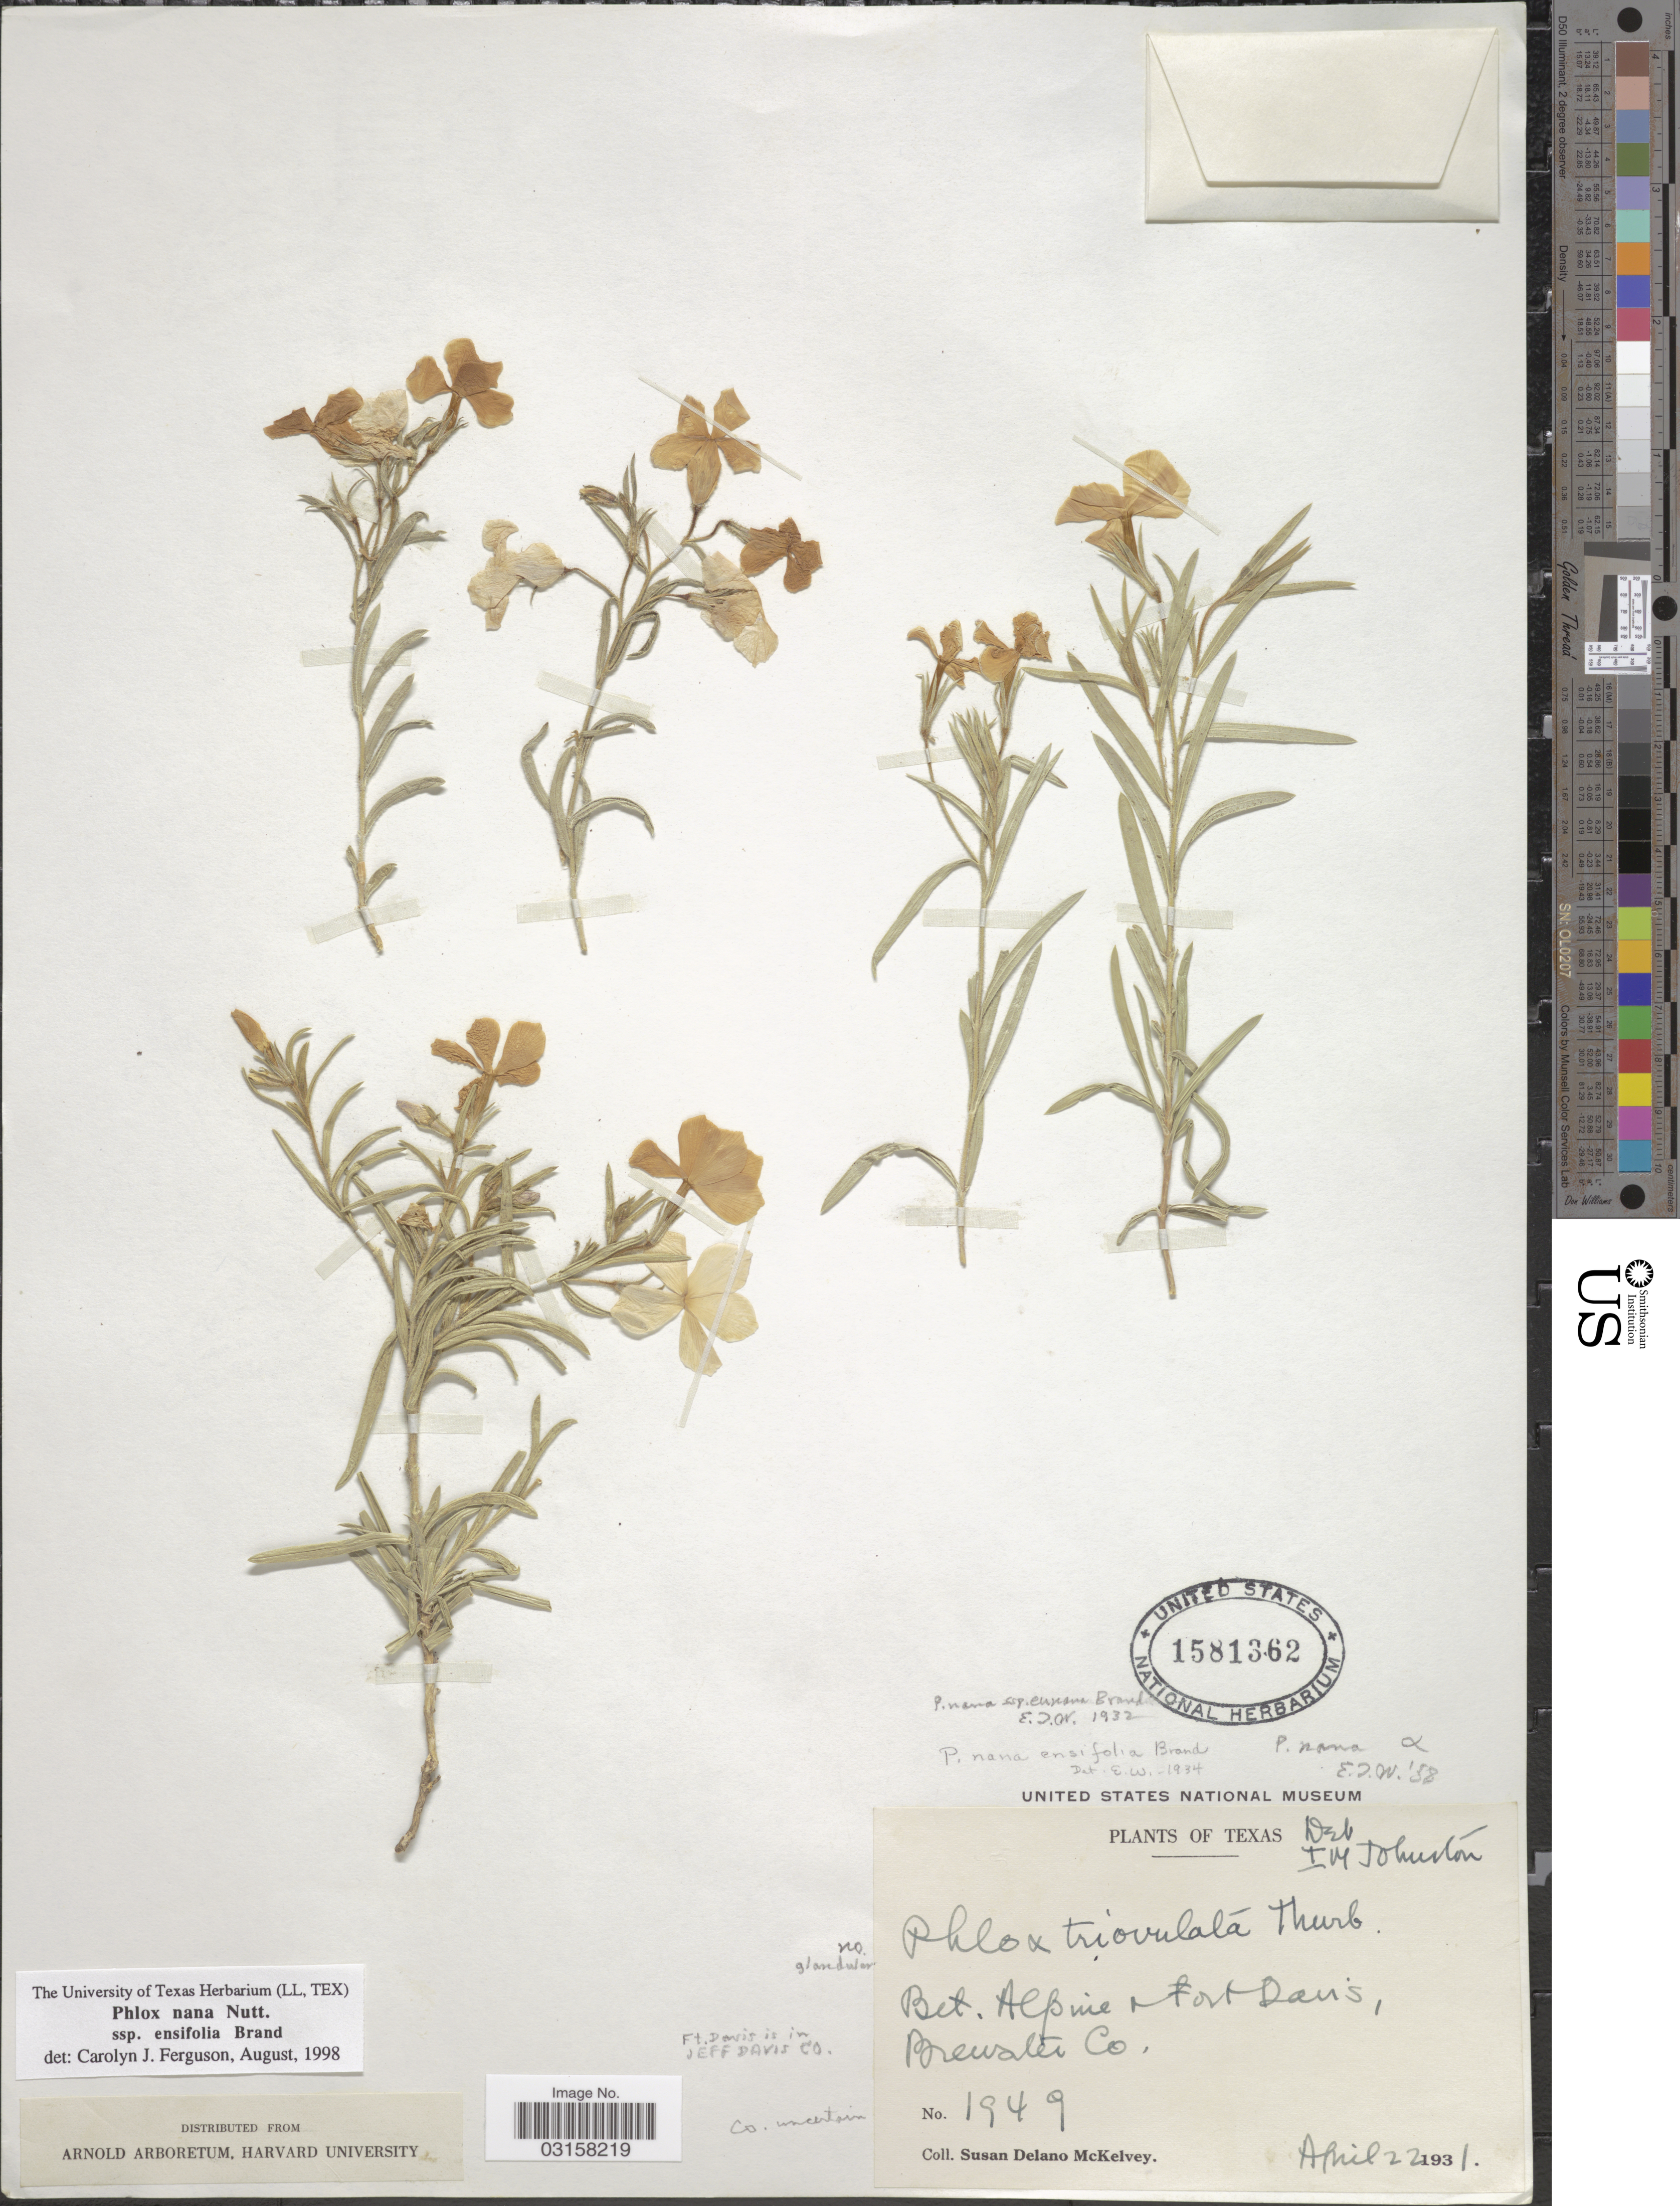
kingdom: Plantae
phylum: Tracheophyta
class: Magnoliopsida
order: Ericales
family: Polemoniaceae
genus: Phlox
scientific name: Phlox mesoleuca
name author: Greene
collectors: S. A. McKelvey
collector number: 1949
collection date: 1931-04-22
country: United States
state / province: Texas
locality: Bet. Alpine + Fort Davis, Brewater Co. Ft. Davis is in Jeff Davis Co.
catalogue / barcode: US 1581362